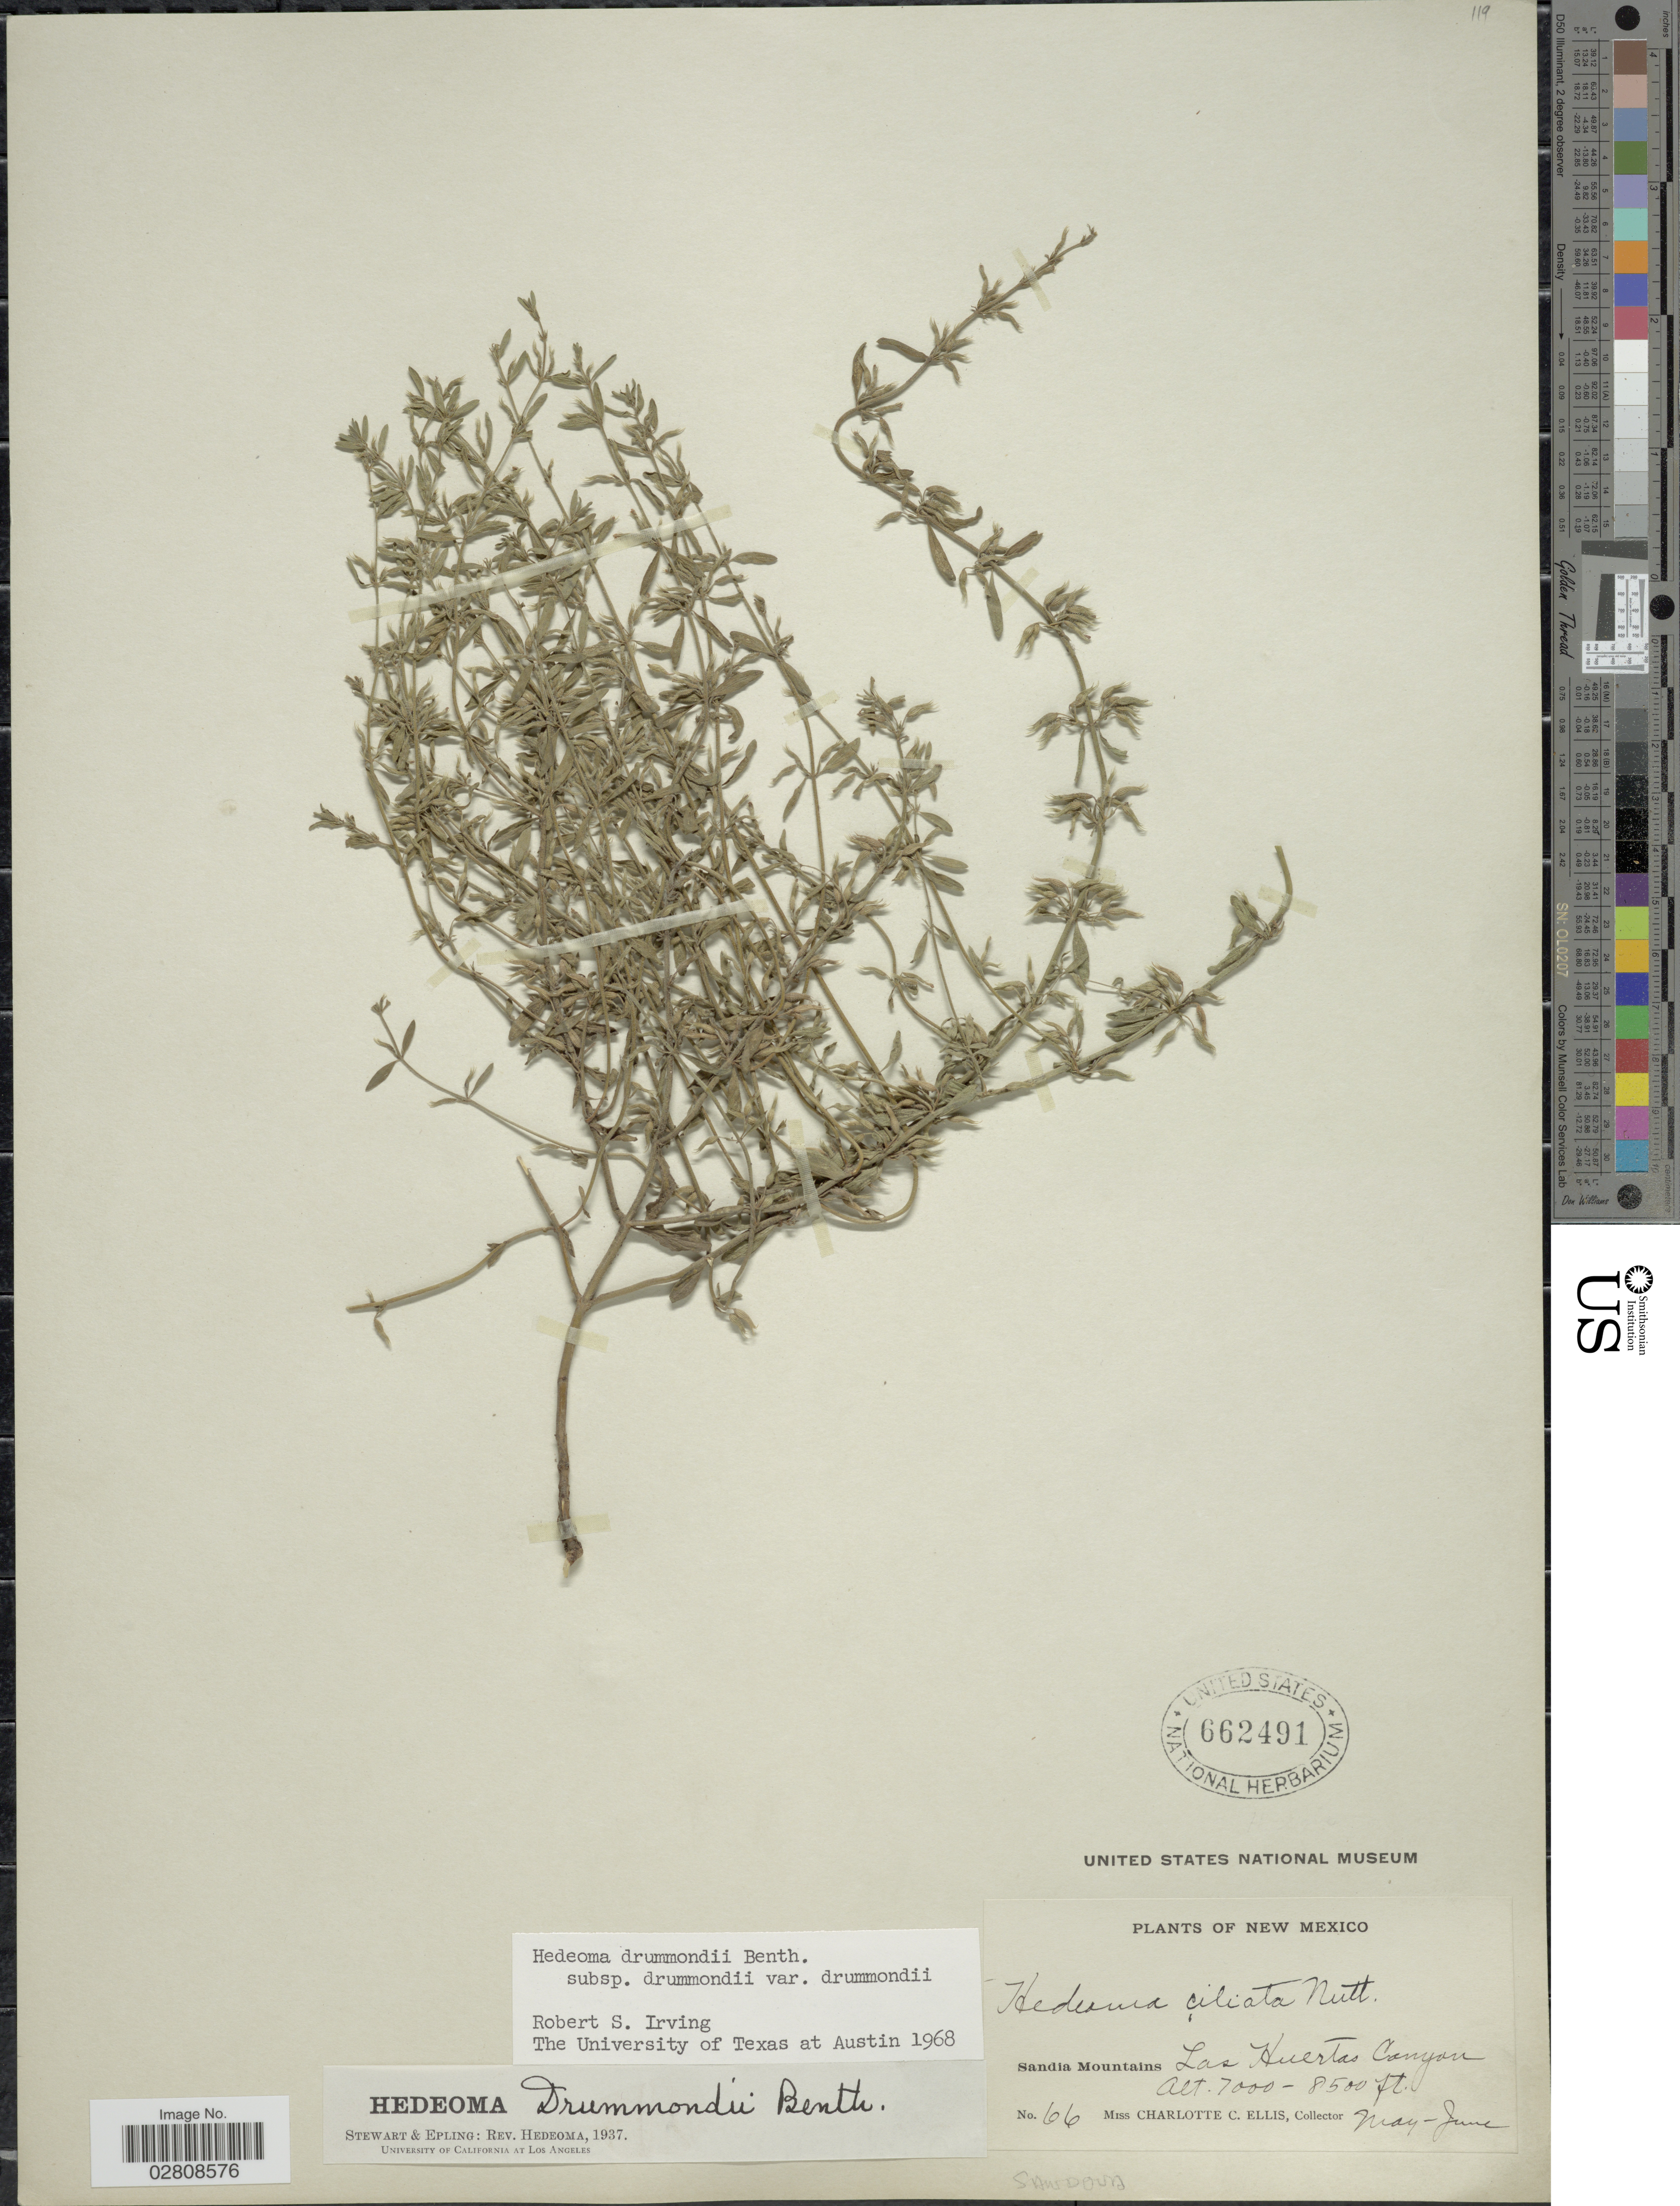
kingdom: Plantae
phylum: Tracheophyta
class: Magnoliopsida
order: Lamiales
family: Lamiaceae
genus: Hedeoma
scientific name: Hedeoma drummondii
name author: Benth.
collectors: C. C. Ellis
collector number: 66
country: United States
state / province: New Mexico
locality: Sandia Mountains. Las Huertas Canyon.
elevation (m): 2134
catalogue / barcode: US 662491